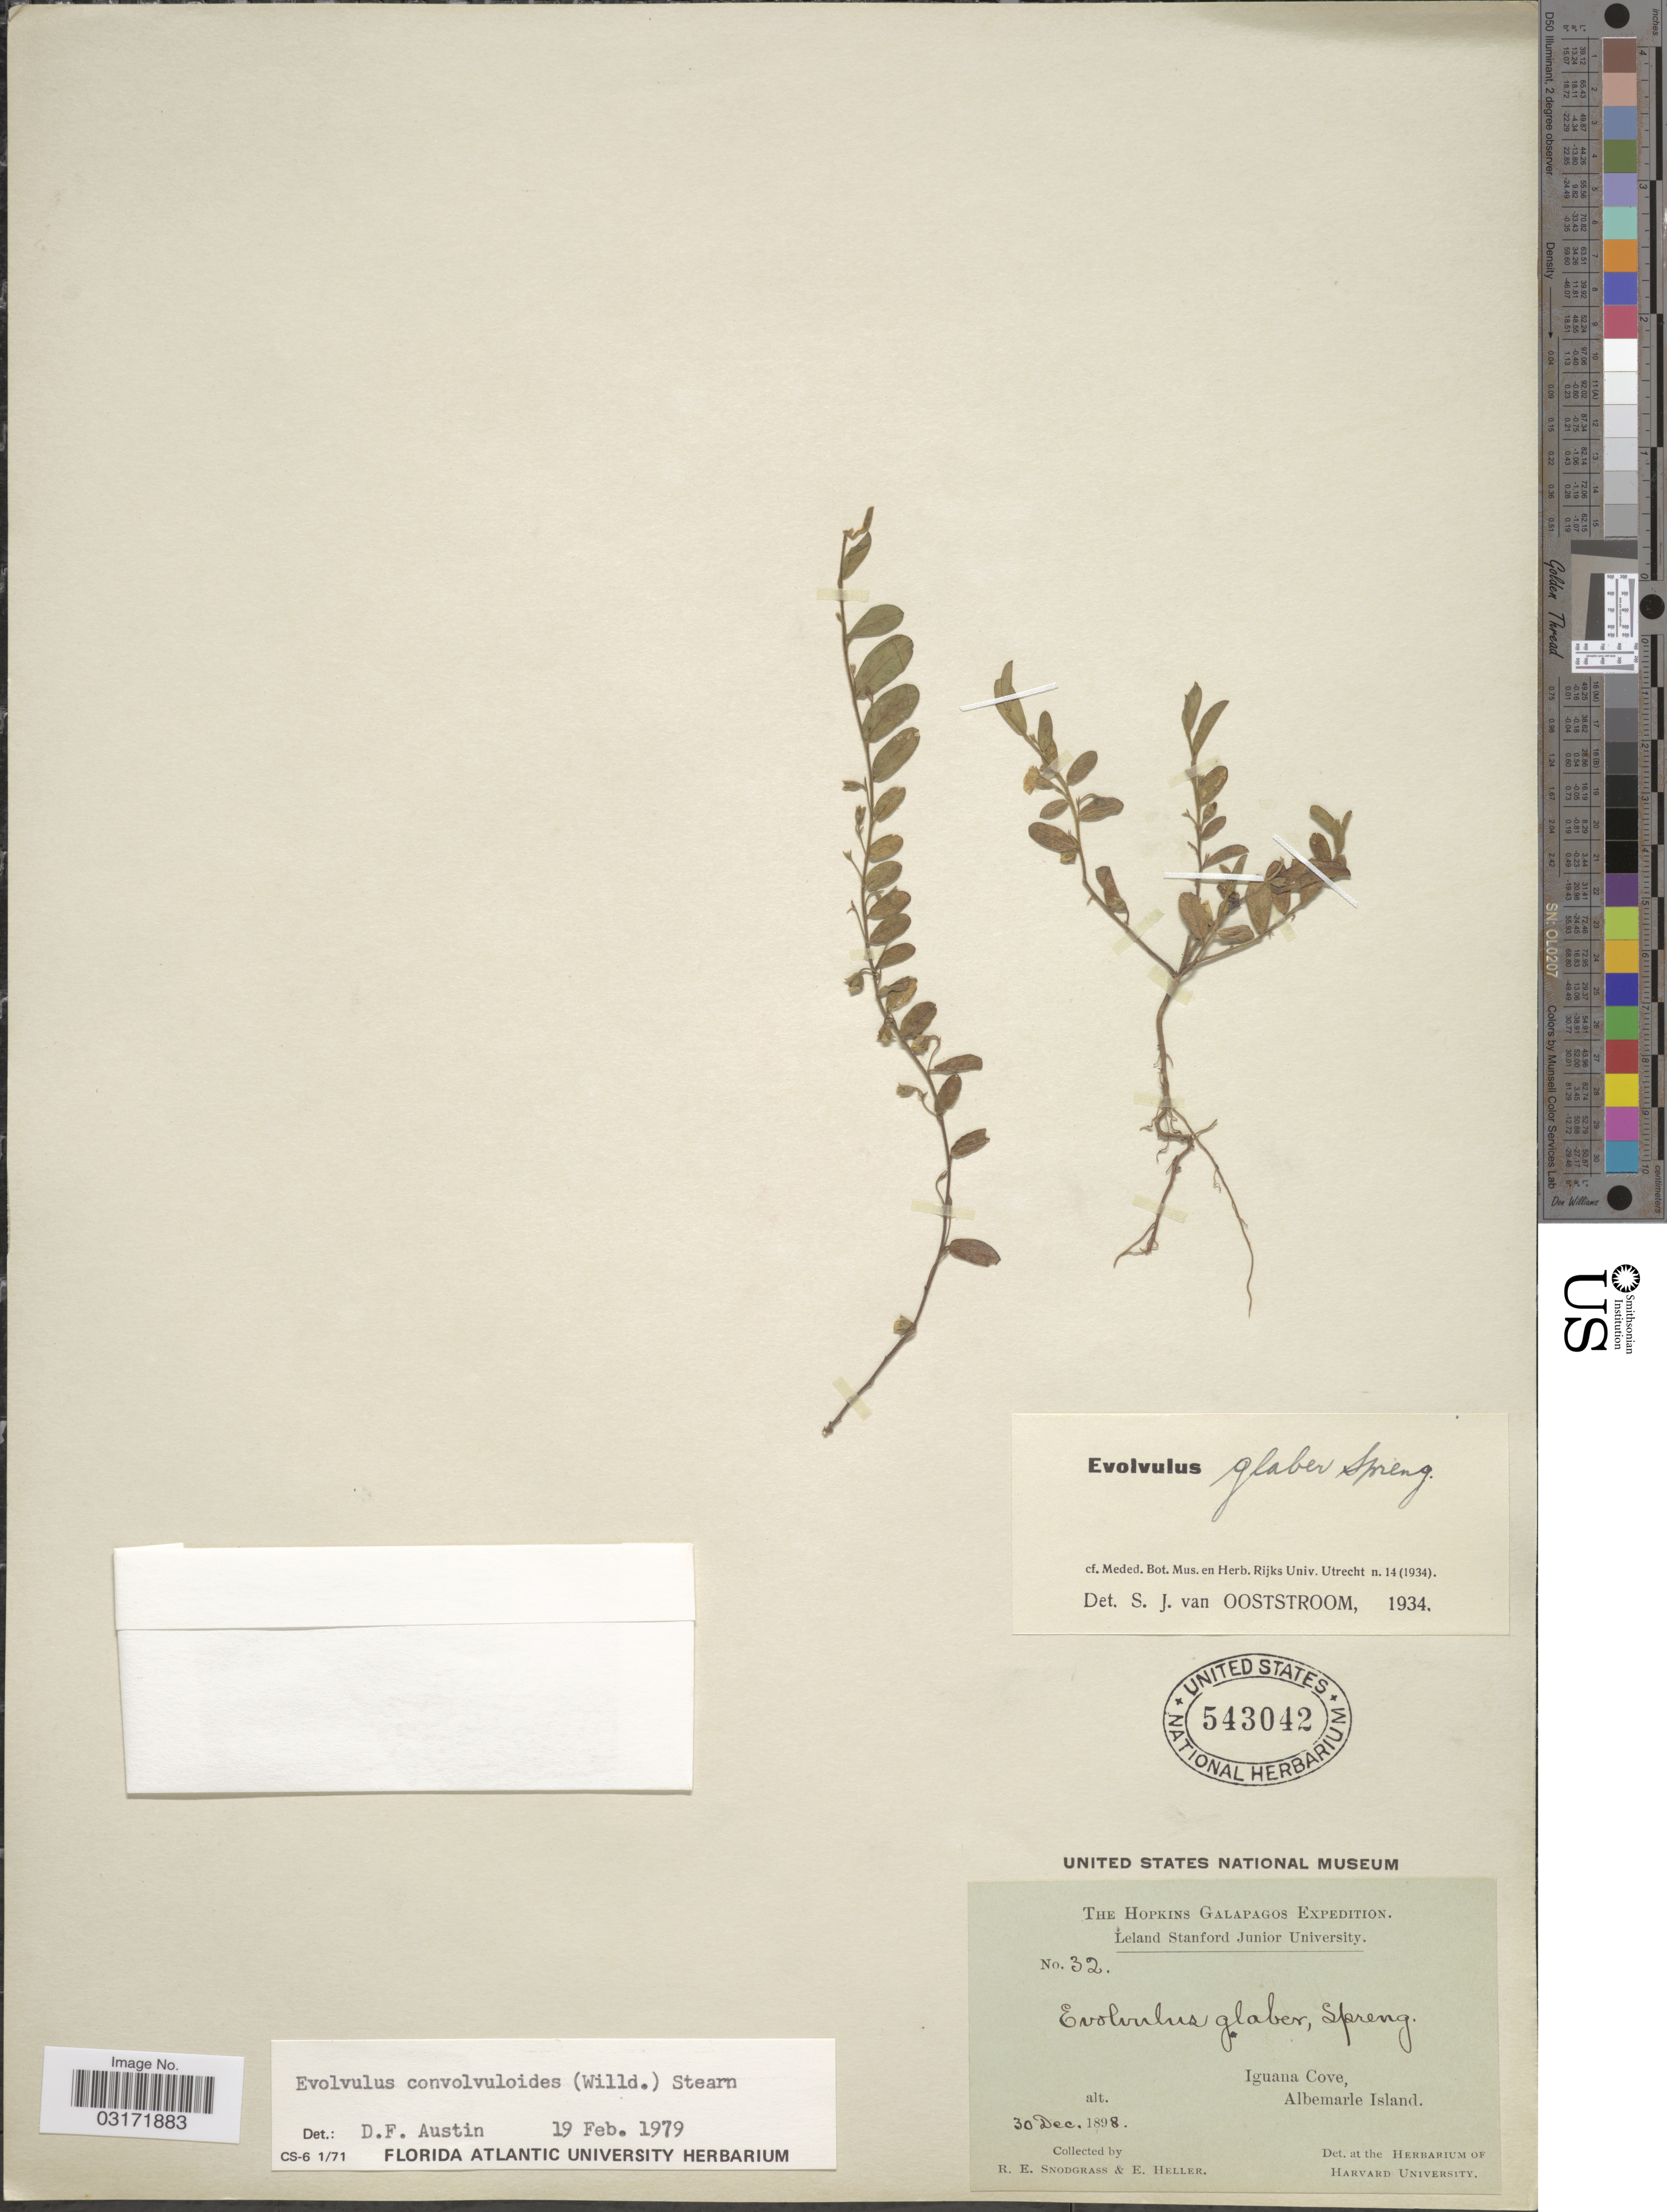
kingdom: Plantae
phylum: Tracheophyta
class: Magnoliopsida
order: Solanales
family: Convolvulaceae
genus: Evolvulus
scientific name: Evolvulus convolvuloides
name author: (Willd. ex Schult.) Stearn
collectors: R. E. Snodgrass & E. Heller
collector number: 32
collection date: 1898-12-30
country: Ecuador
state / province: Colón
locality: Galapagos, Iguana Cove, Albemarle Island.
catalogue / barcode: US 543042